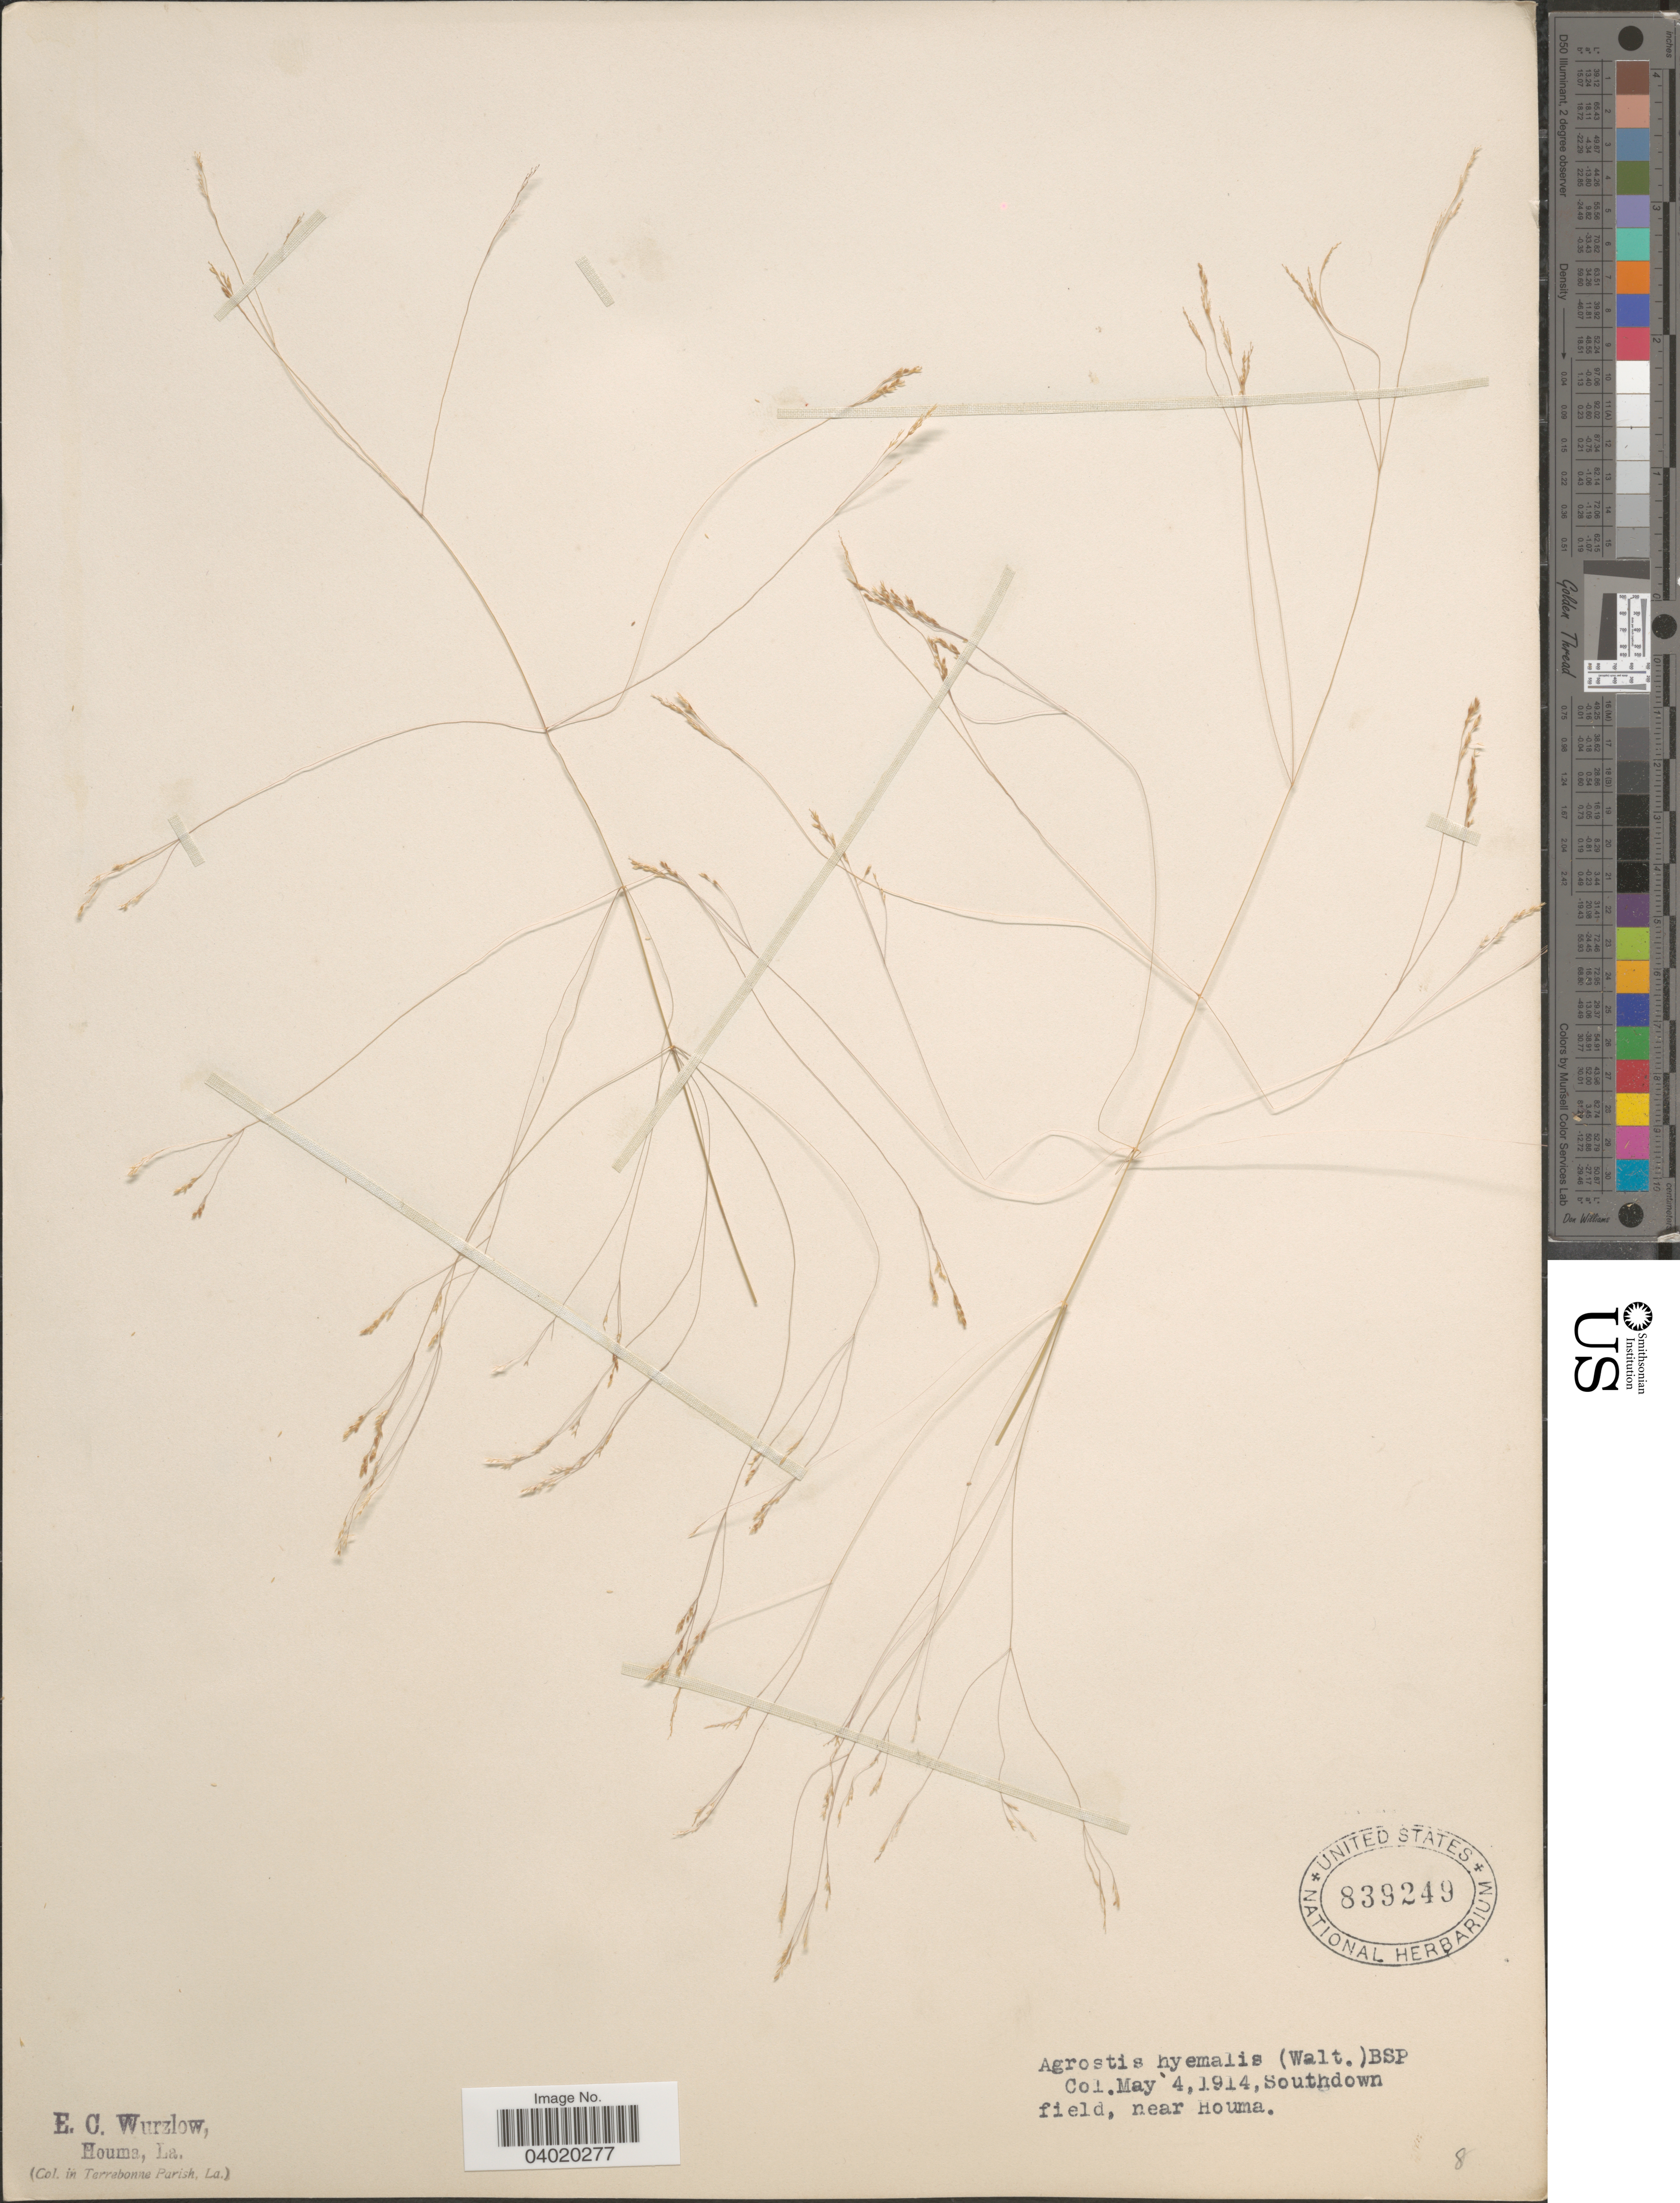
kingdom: Plantae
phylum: Tracheophyta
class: Liliopsida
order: Poales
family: Poaceae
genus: Agrostis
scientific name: Agrostis hyemalis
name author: (Walter) Britton et al.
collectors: E. Wurzlow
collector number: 8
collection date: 1914-05-04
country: United States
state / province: Louisiana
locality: Southdown field, near Houma.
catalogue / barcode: US 839249